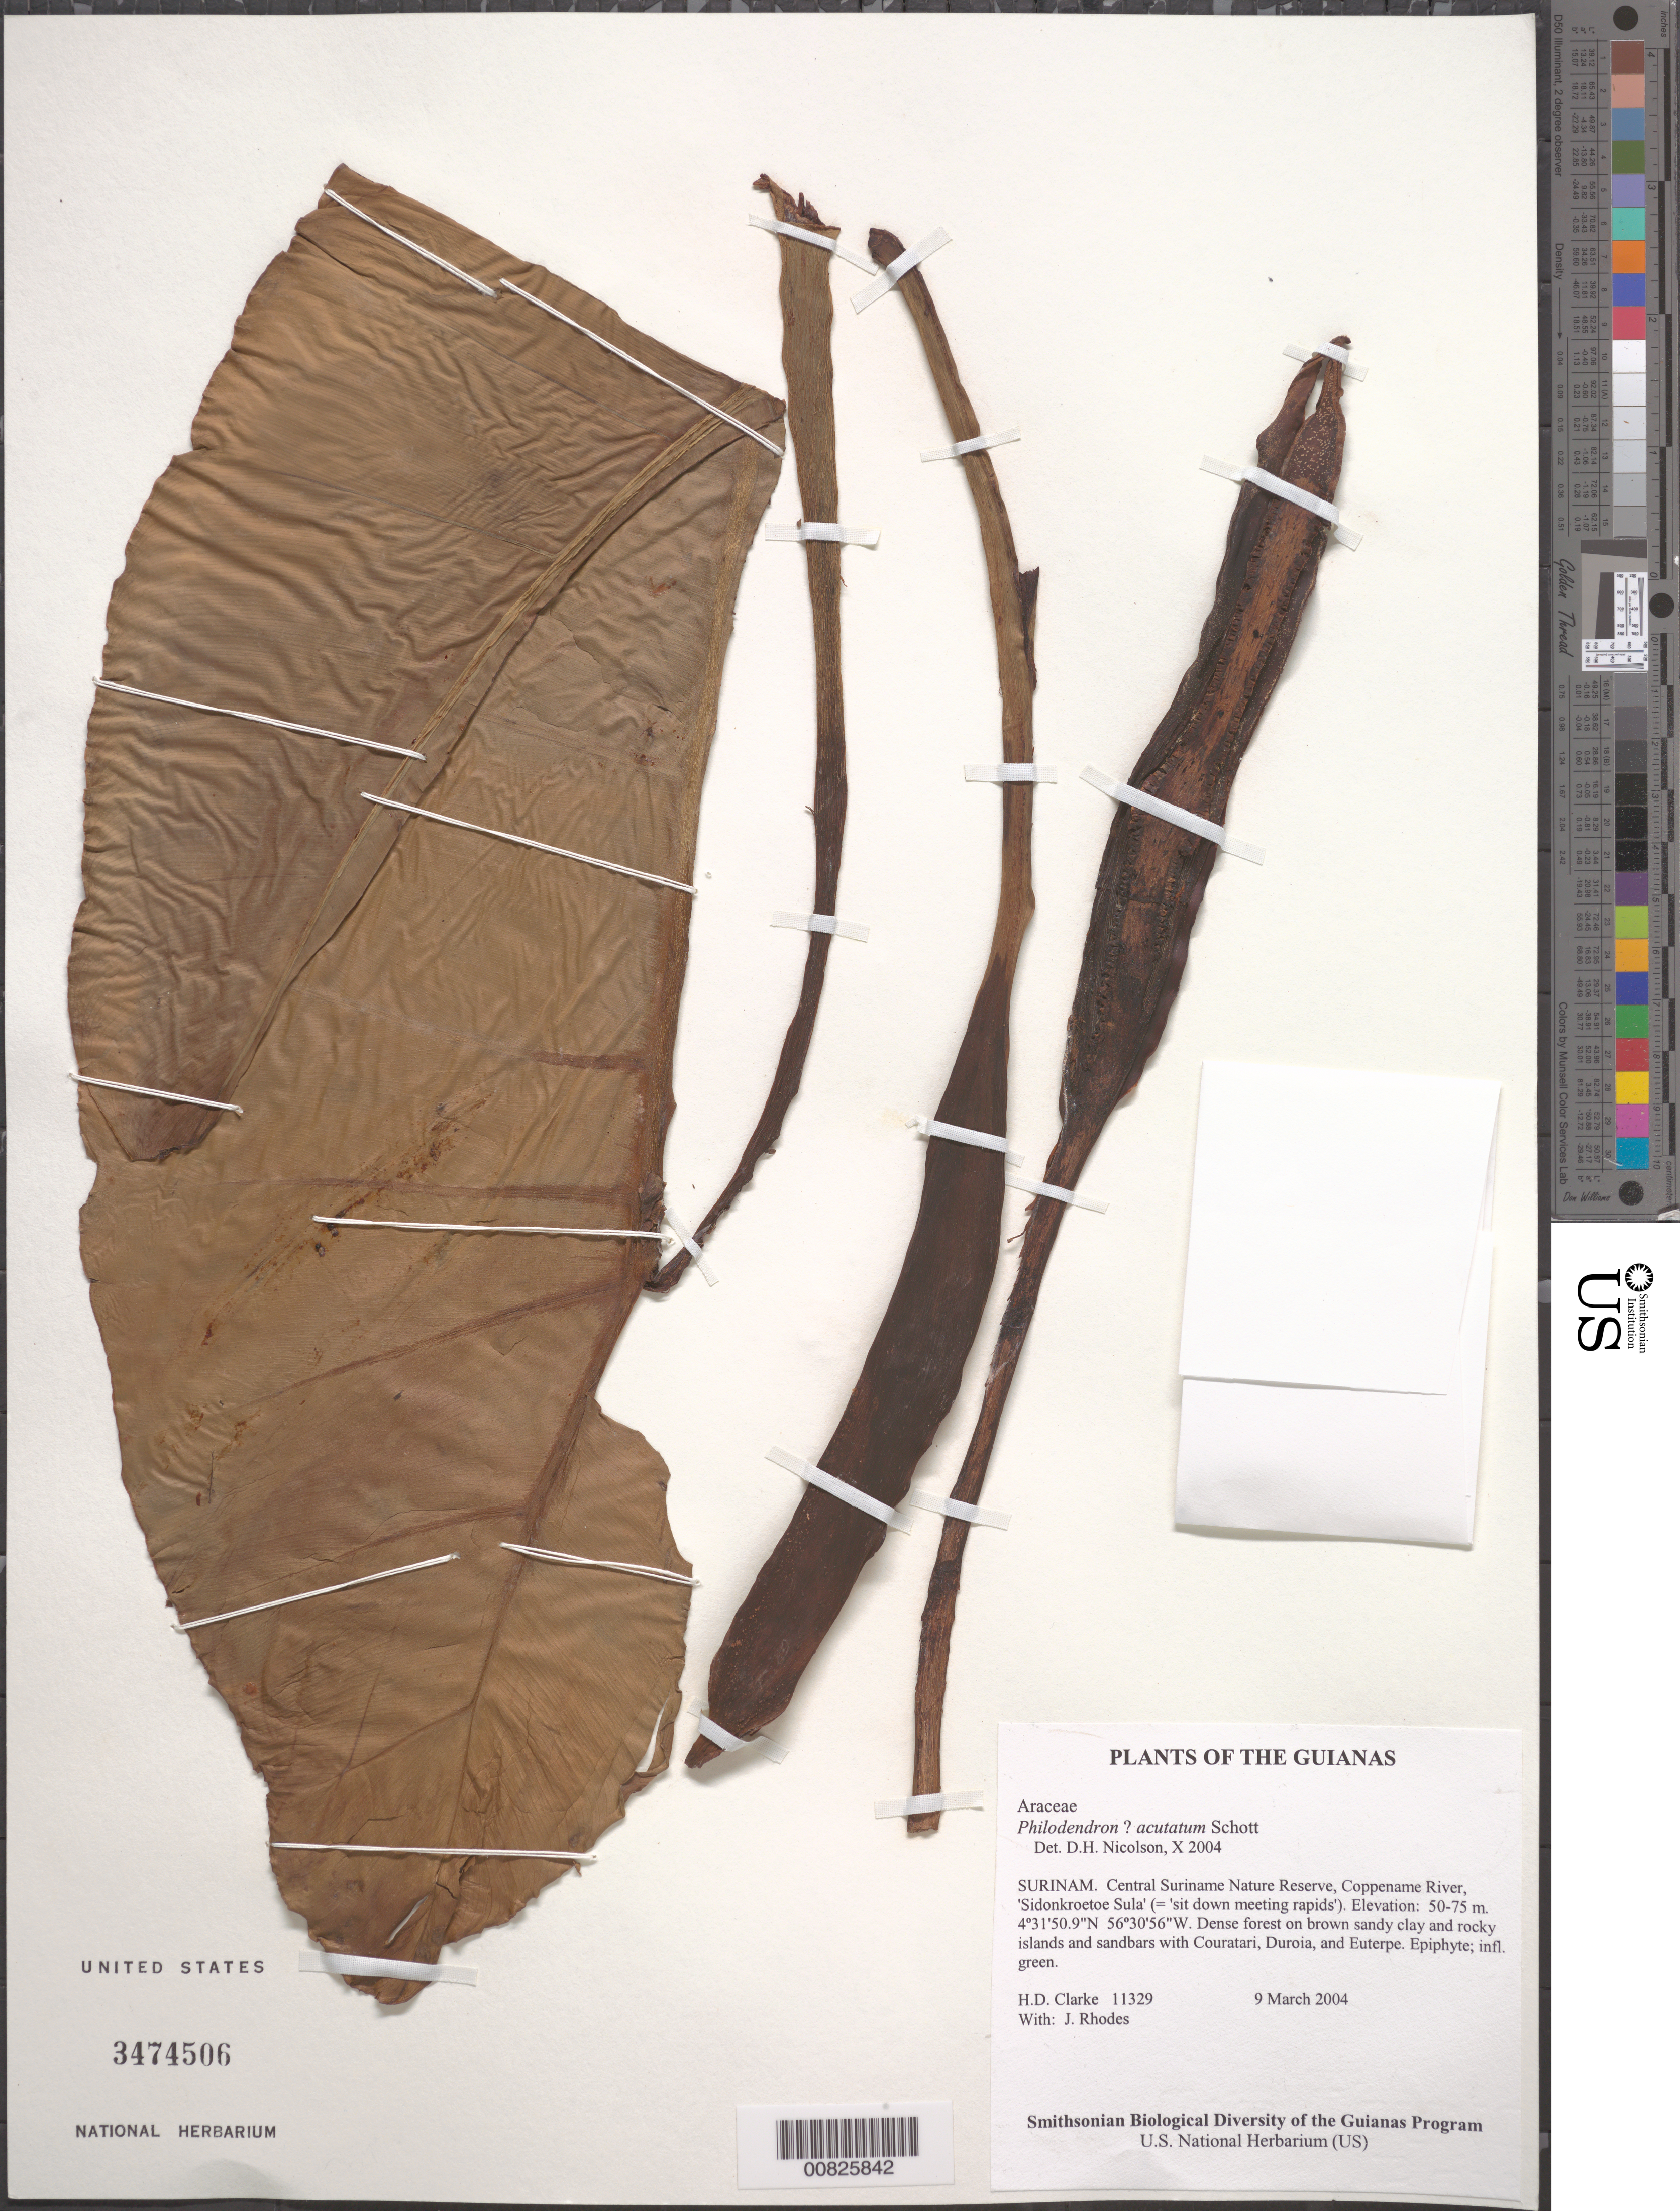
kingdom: Plantae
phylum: Tracheophyta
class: Liliopsida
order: Alismatales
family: Araceae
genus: Philodendron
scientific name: Philodendron acutatum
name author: Schott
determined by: Nicolson, Dan H.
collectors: H. D. Clarke & J. Rhodes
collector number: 11329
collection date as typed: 9 March 2004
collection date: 2004-03-09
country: Suriname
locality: Central Suriname Nature Reserve, Coppename River, 'Sidonkroetoe Sula' (= 'sit down meeting rapids')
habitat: Dense forest on brown sandy clay and rocky islands and sandbars with Couratari, Duroia, and Euterpe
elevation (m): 50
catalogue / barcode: US 3474506